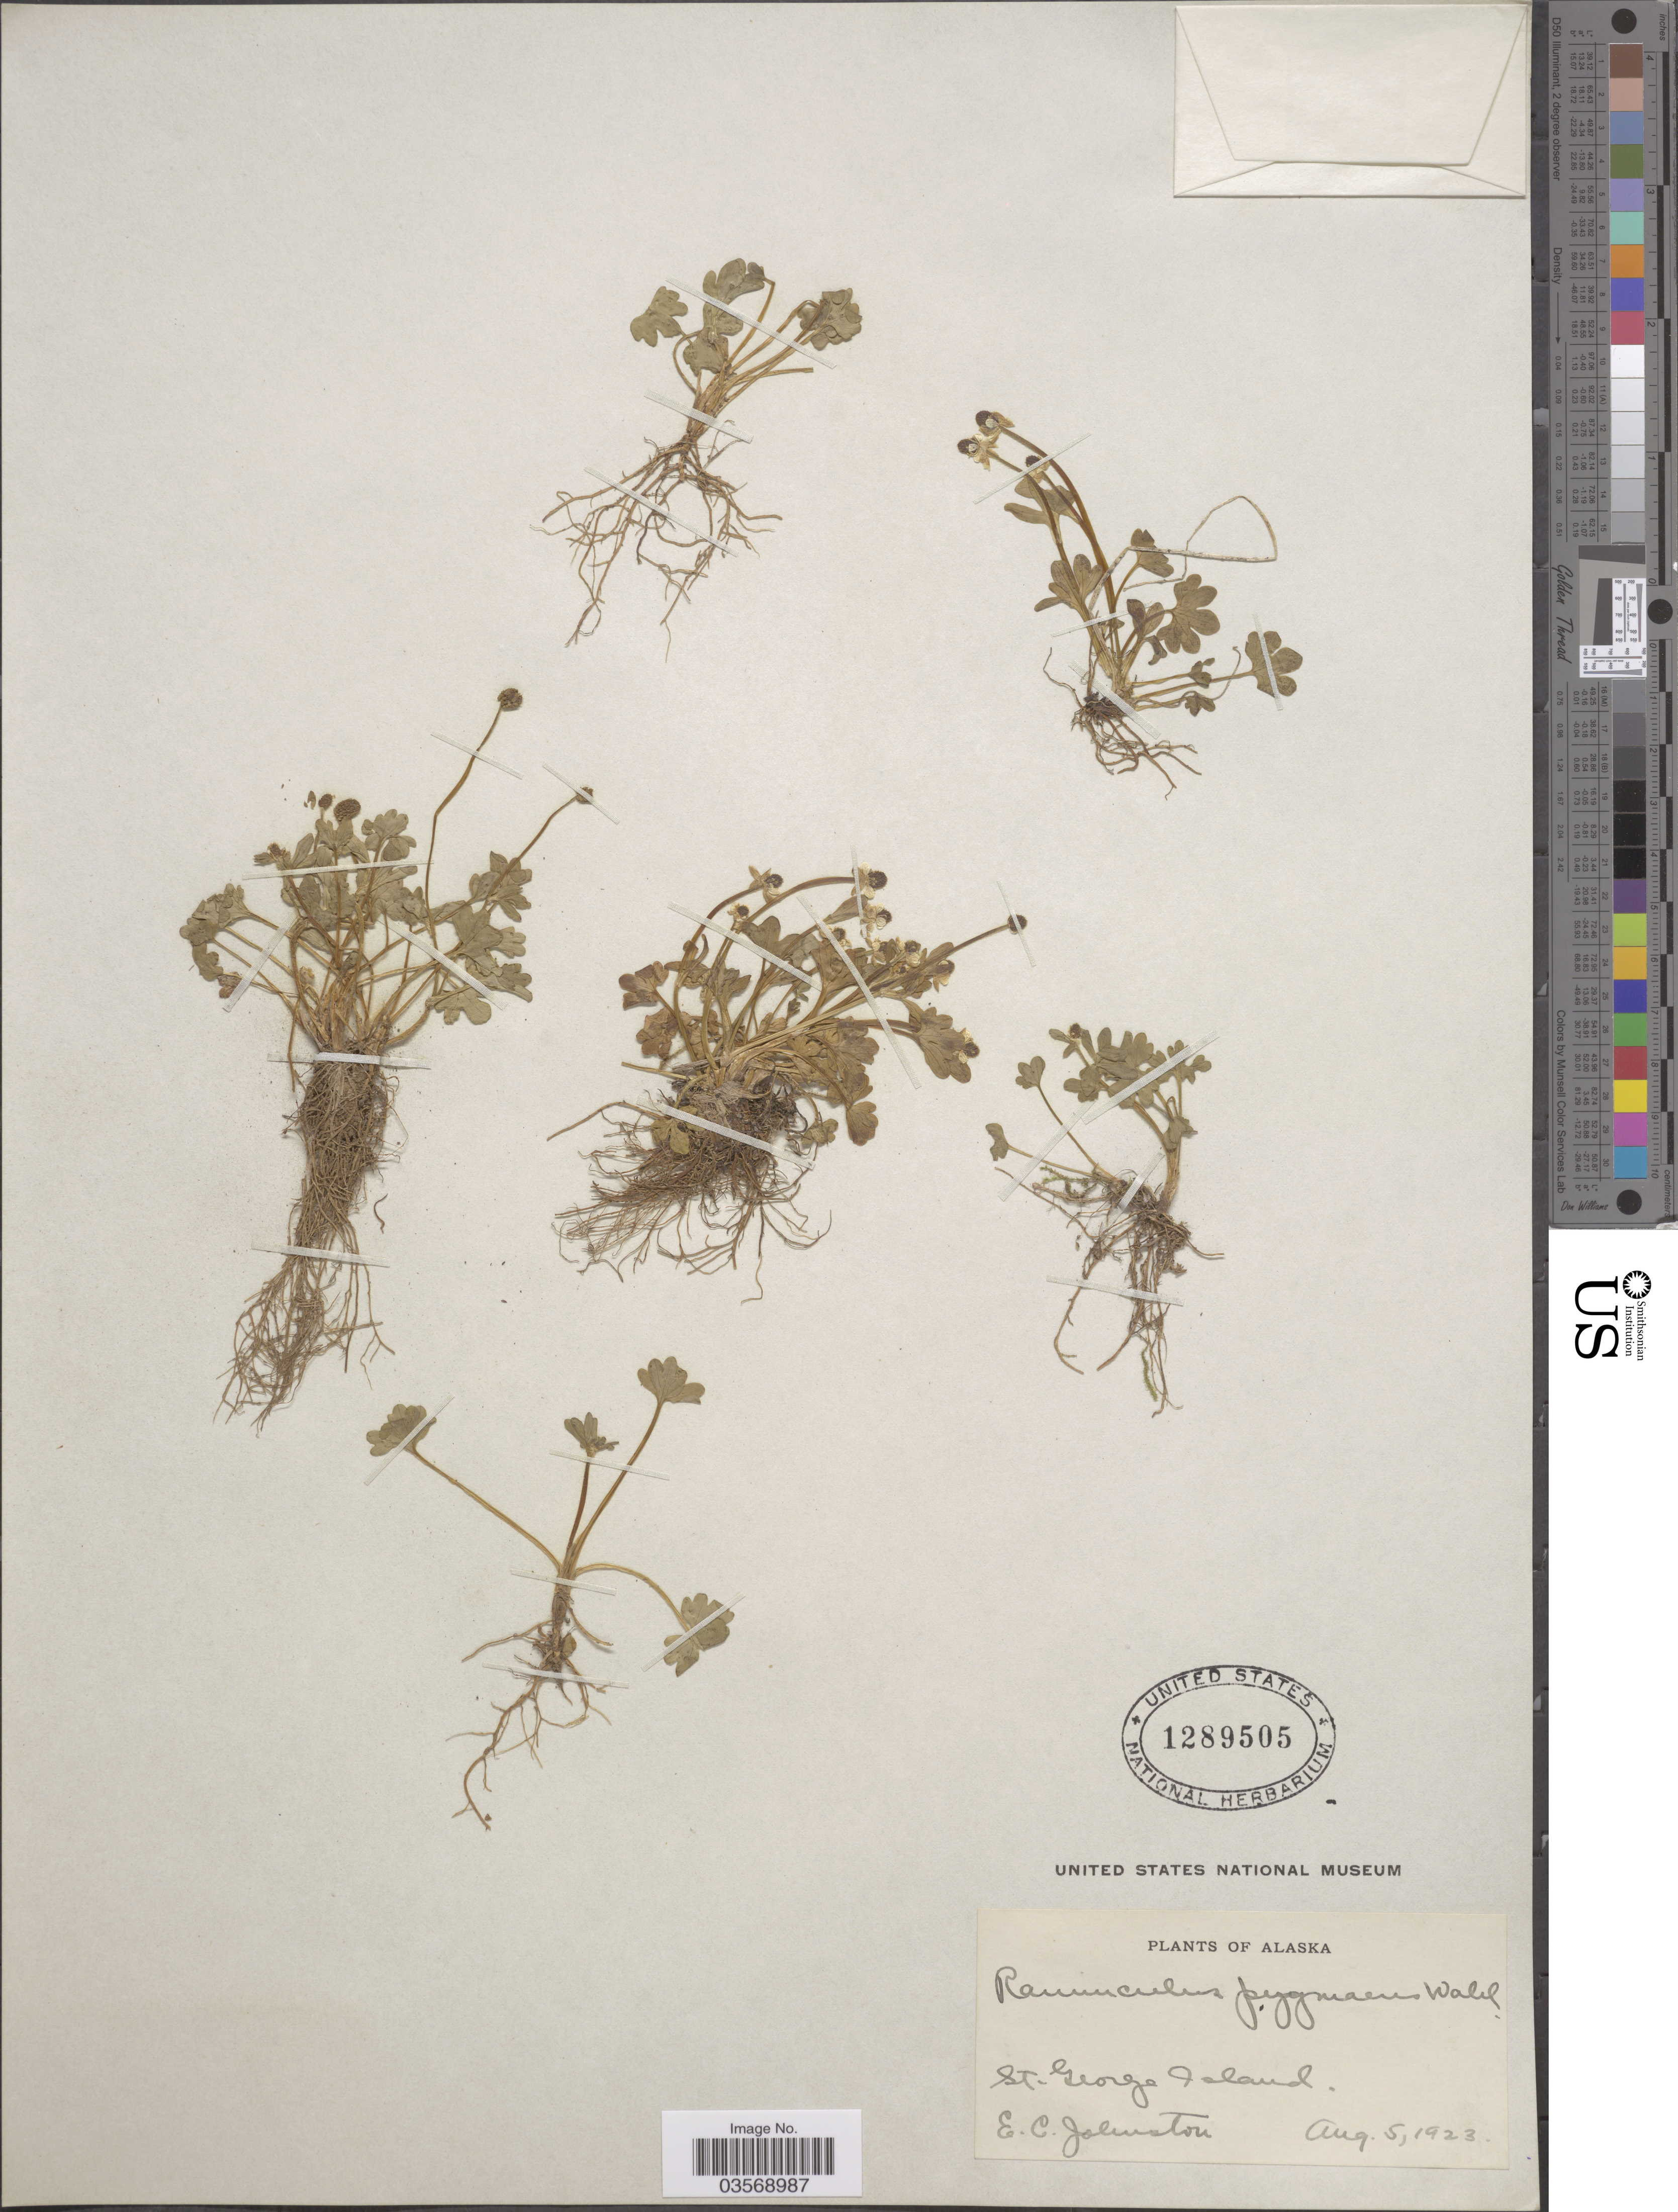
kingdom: Plantae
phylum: Tracheophyta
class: Magnoliopsida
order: Ranunculales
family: Ranunculaceae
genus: Ranunculus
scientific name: Ranunculus pygmaeus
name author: Wahlenb.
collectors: E. C. Johnston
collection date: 1923-08-05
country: United States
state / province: Alaska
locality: St. George Island.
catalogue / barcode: US 1289505